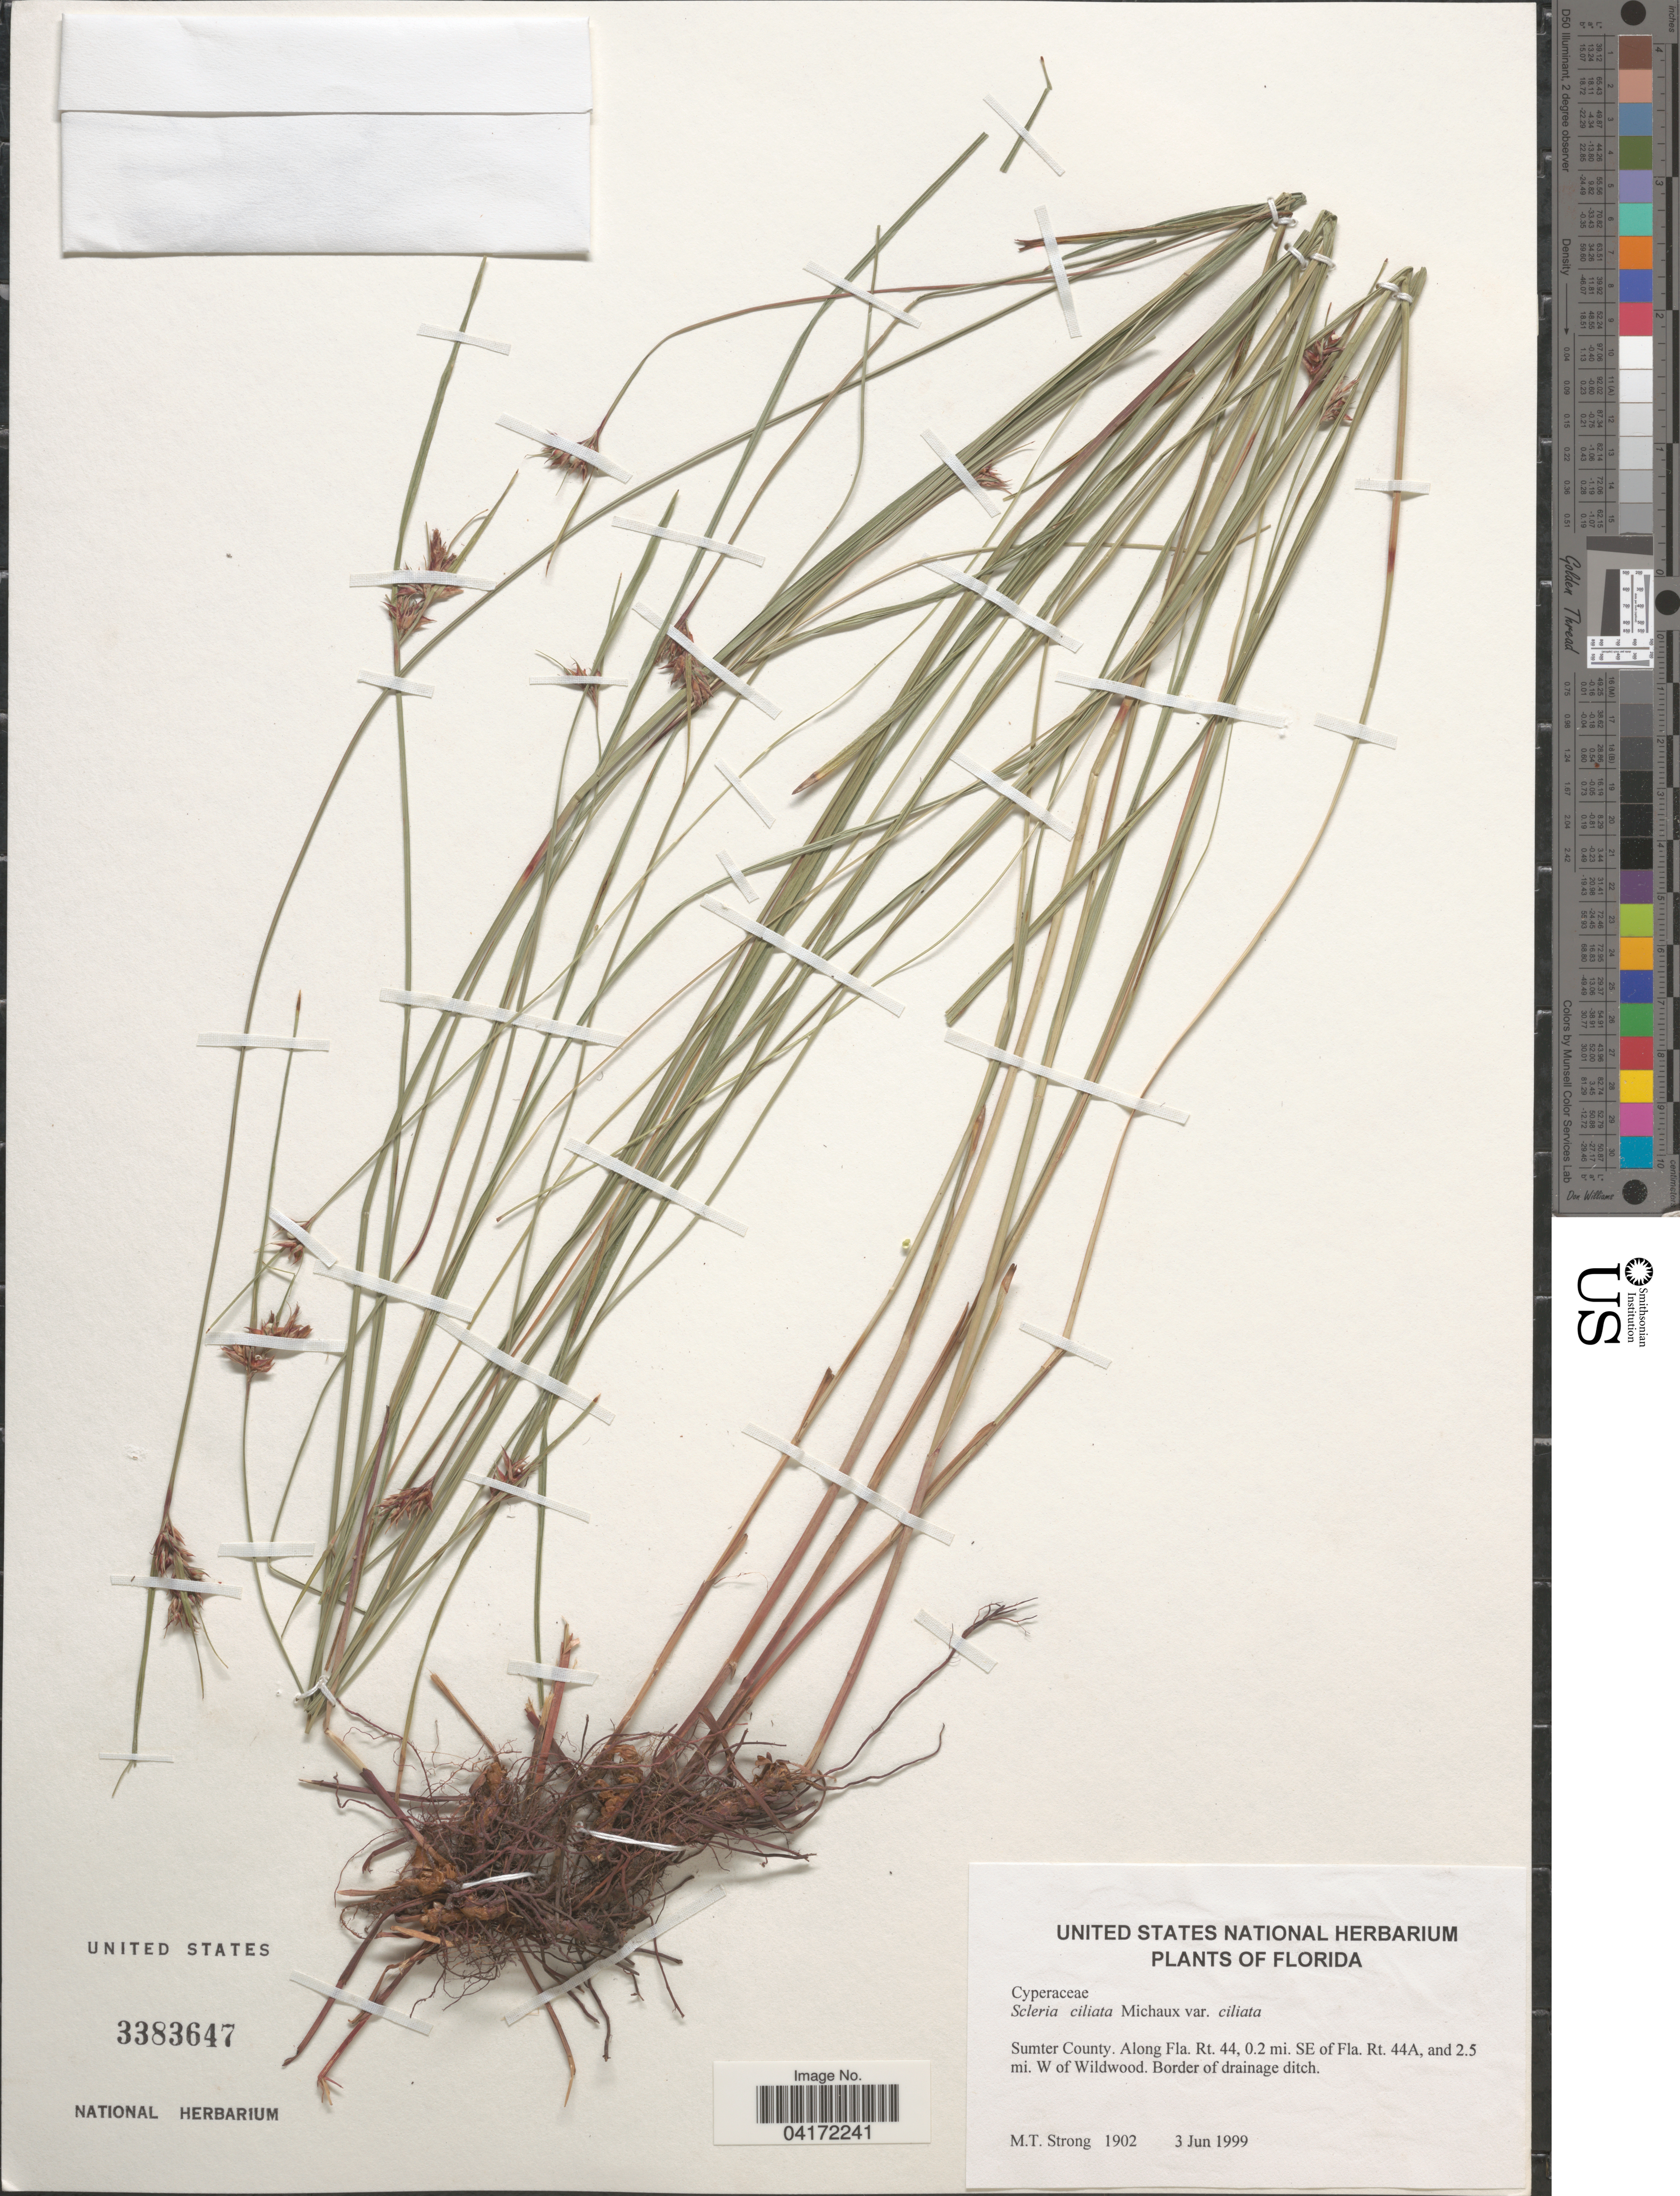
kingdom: Plantae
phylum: Tracheophyta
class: Liliopsida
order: Poales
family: Cyperaceae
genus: Scleria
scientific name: Scleria ciliata var. ciliata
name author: Michx.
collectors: M. T. Strong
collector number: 1902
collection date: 1999-06-03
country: United States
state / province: Florida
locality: Sumter County. Along Fla. Rt. 44, 0.2 mi. SE of Fla. Rt. 44A, and 2.5 mi. W of Wildwood. Border of drainage ditch.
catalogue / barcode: US 3383647